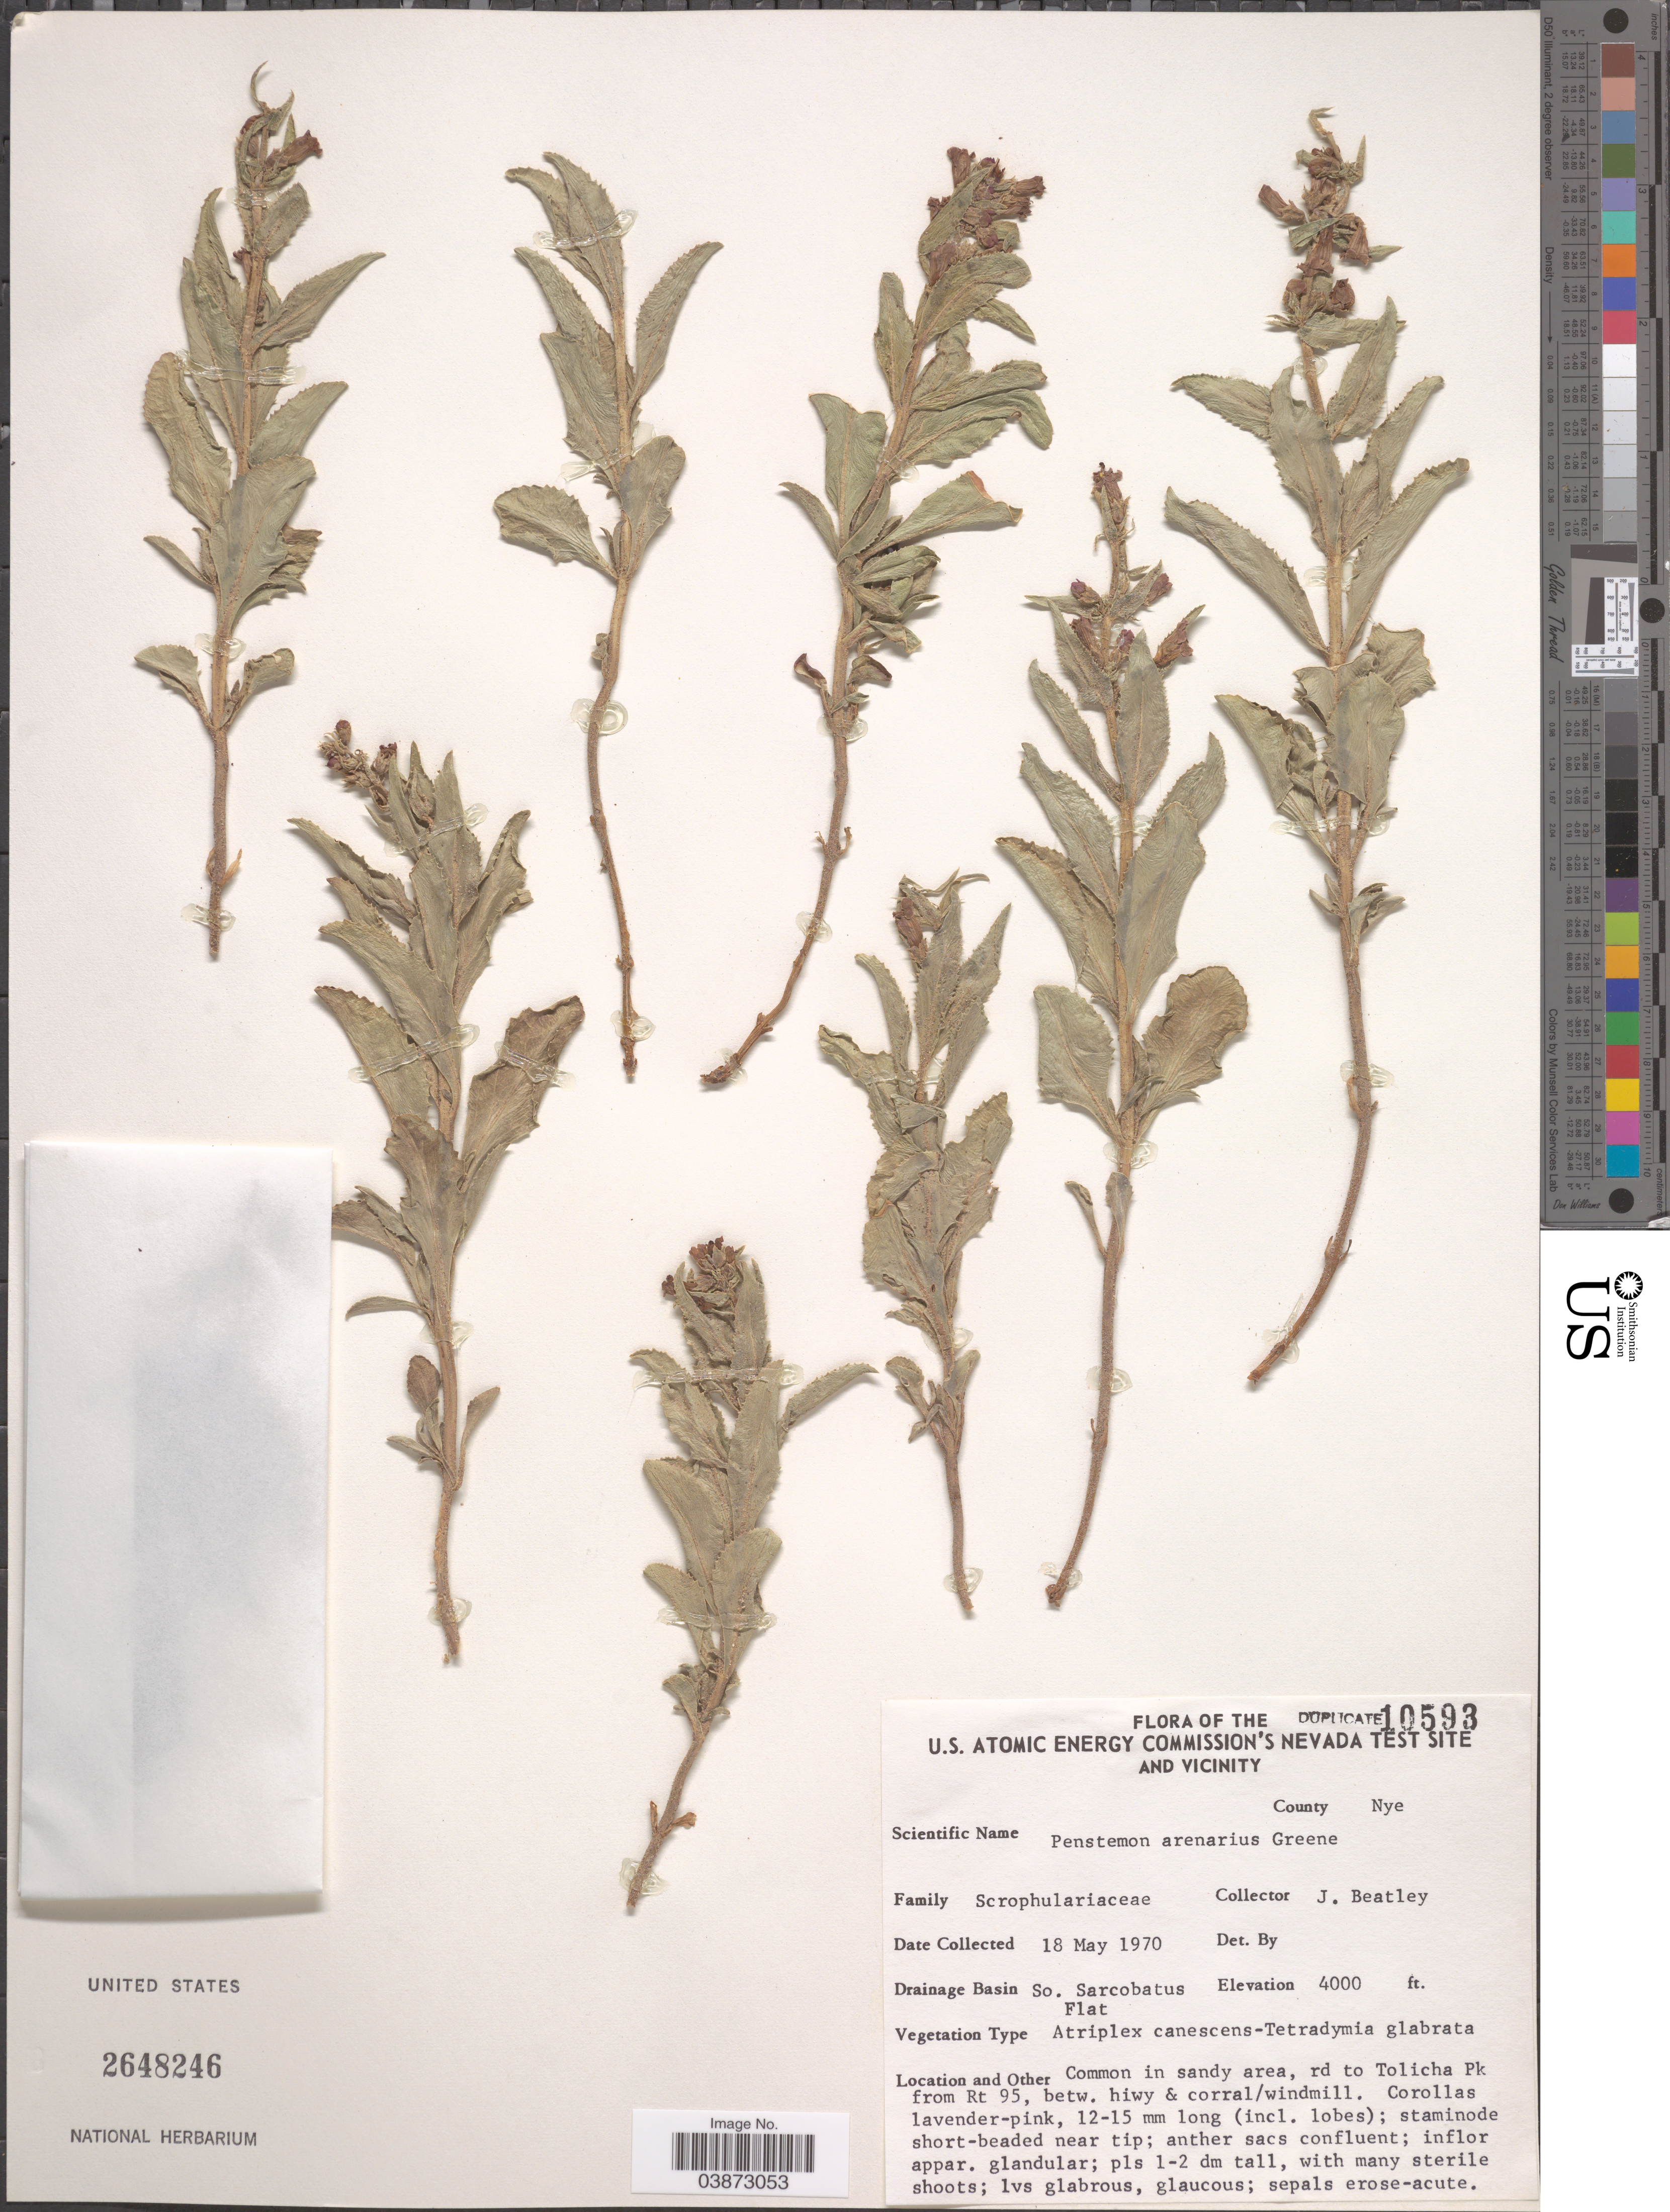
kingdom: Plantae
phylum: Tracheophyta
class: Magnoliopsida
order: Lamiales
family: Plantaginaceae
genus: Penstemon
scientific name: Penstemon arenarius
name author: Greene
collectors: J. C. Beatley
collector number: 10593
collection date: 1970-05-18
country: United States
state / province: Nevada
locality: U.S. Atomic Energy Commission's Nevada Test Site and Vicinity. County Nye. Drainage Basin So. Sarcobatus Flat. Common in sandy area, rd to Tolicha Pk from Rt 95, betw. hiwy & corral/windmill.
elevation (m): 1219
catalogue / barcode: US 2648246